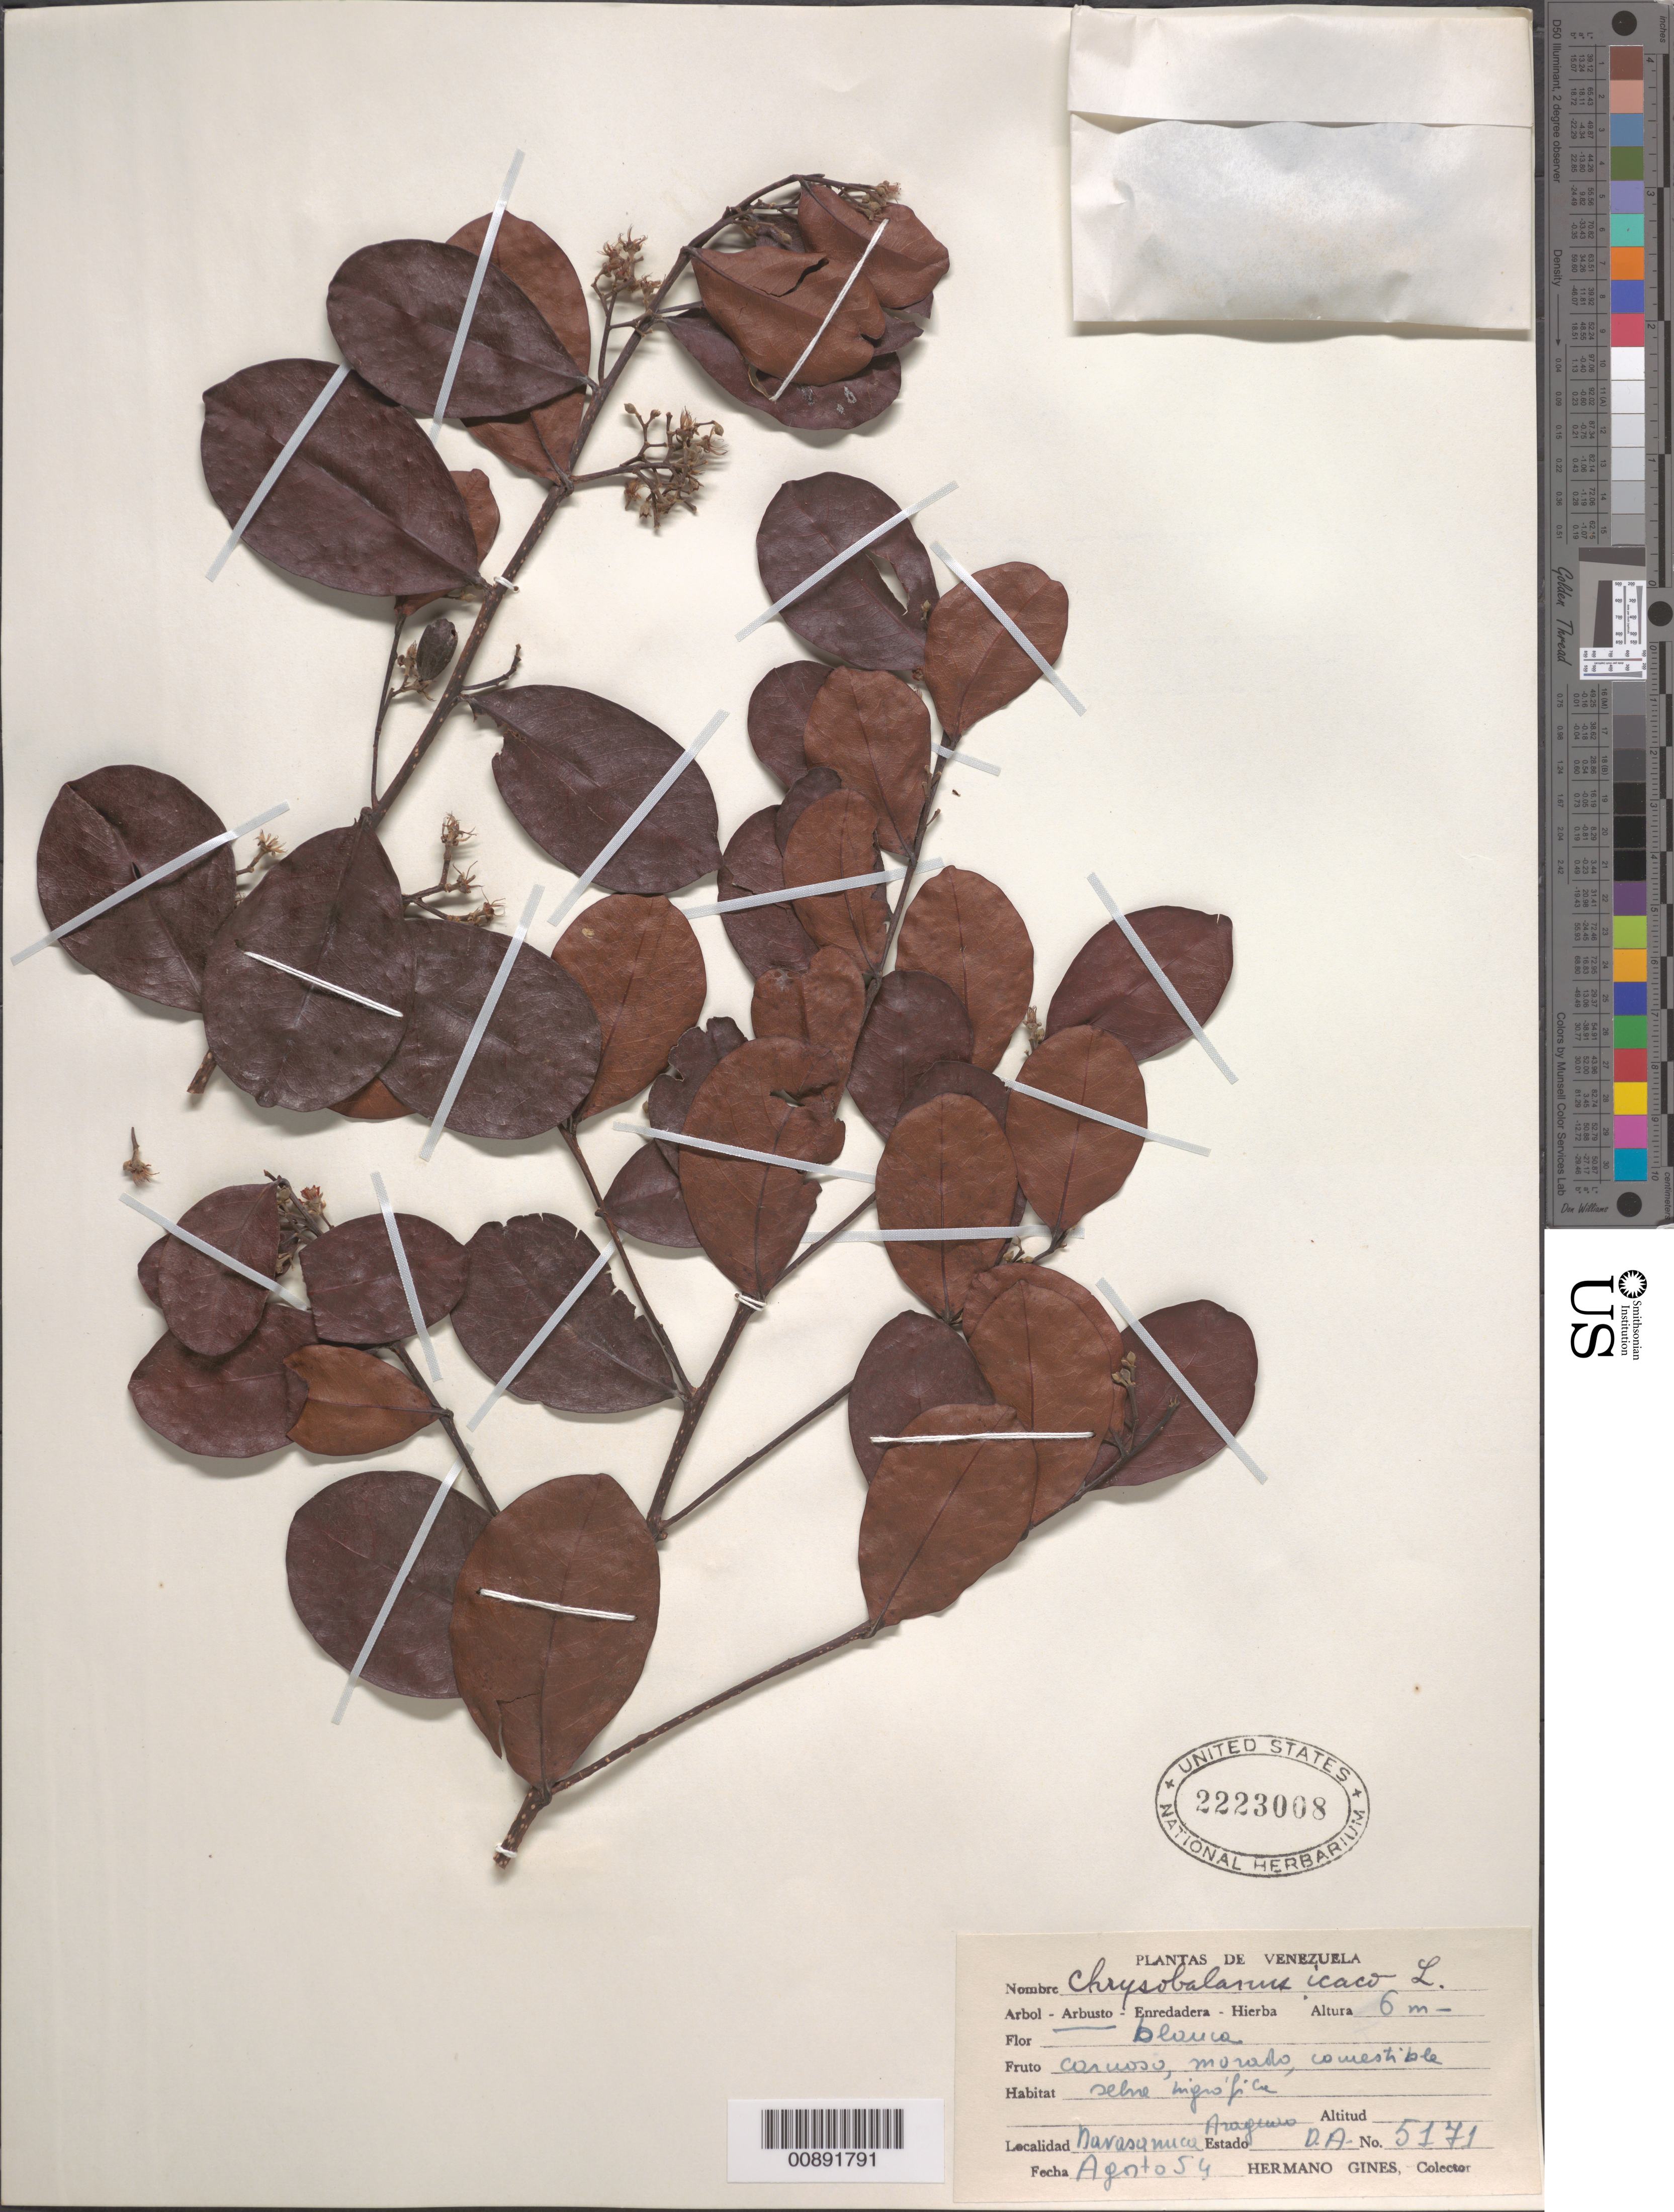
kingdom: Plantae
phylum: Tracheophyta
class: Magnoliopsida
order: Malpighiales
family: Chrysobalanaceae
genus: Chrysobalanus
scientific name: Chrysobalanus icaco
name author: L.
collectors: H. Gines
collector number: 5171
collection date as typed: Aug-54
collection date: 1954-08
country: Venezuela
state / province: Delta Amacuro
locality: Navasanuea-Aragiwo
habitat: Selva higrofila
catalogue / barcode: US 2223008